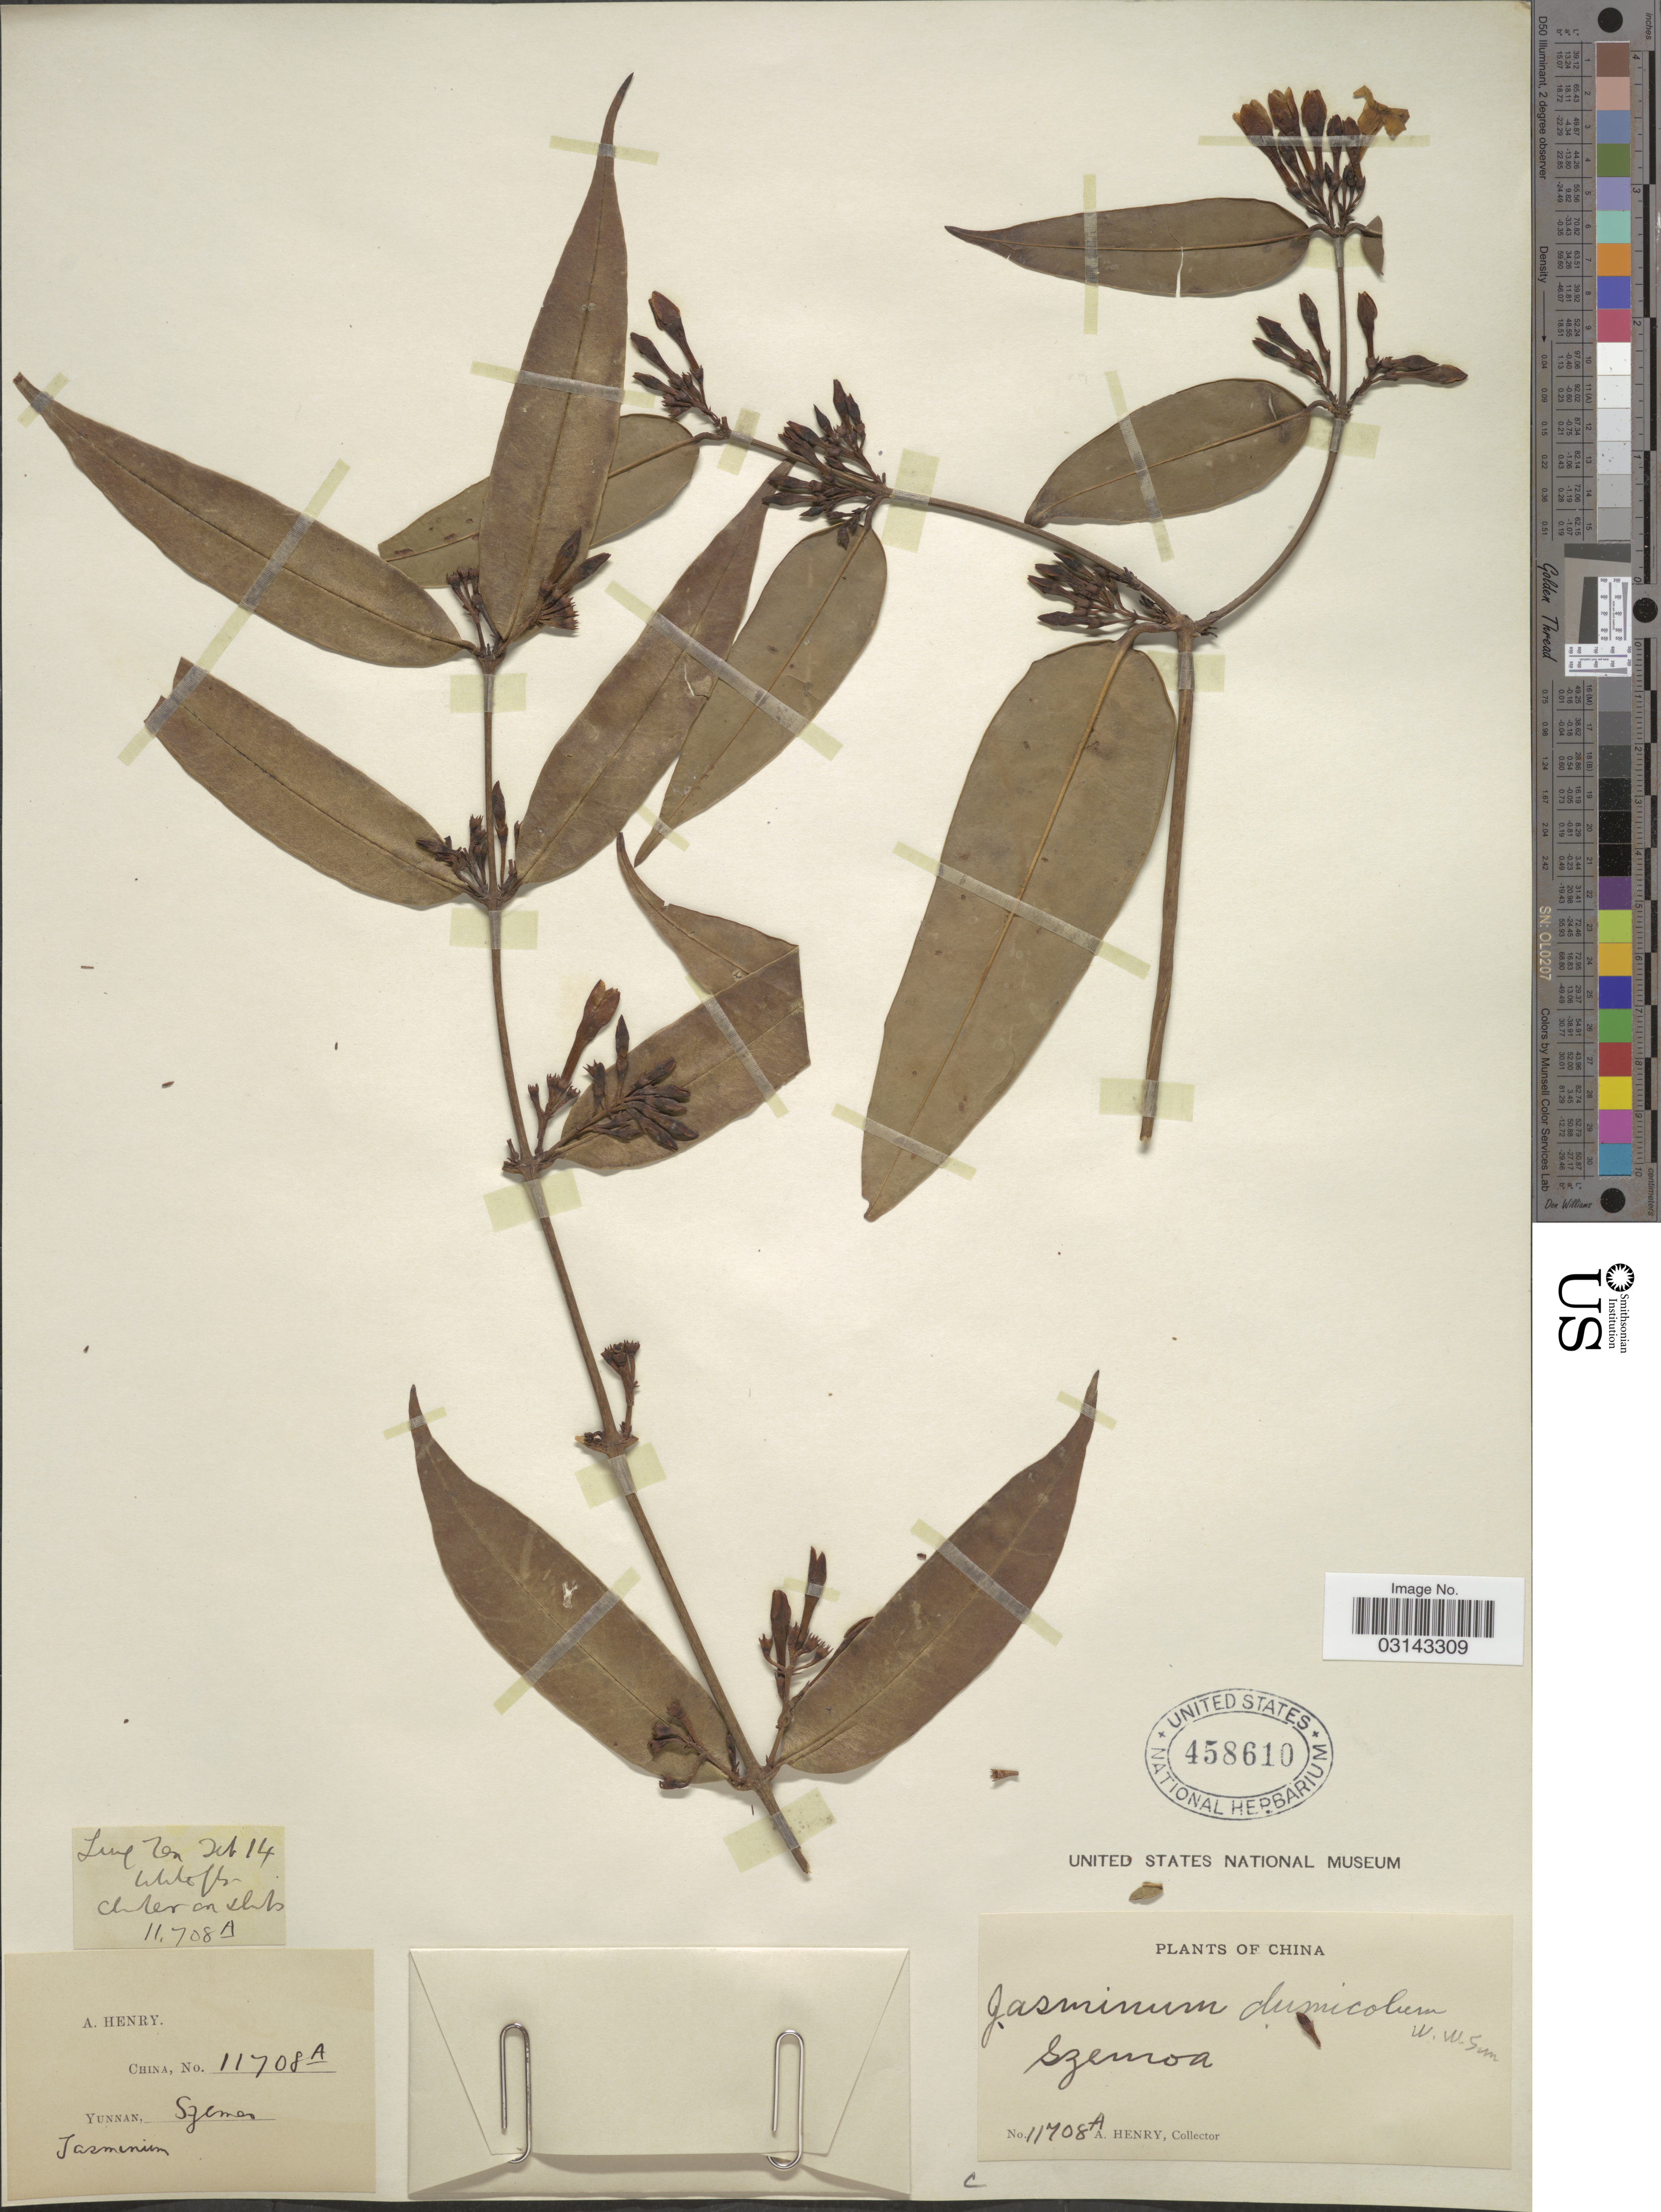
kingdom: Plantae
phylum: Tracheophyta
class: Magnoliopsida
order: Lamiales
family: Oleaceae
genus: Jasminum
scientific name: Jasminum dumicolum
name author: W.W. Sm.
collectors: A. Henry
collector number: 11708 A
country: China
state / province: Yunnan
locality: Szemao. Ling Zen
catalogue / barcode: US 458610